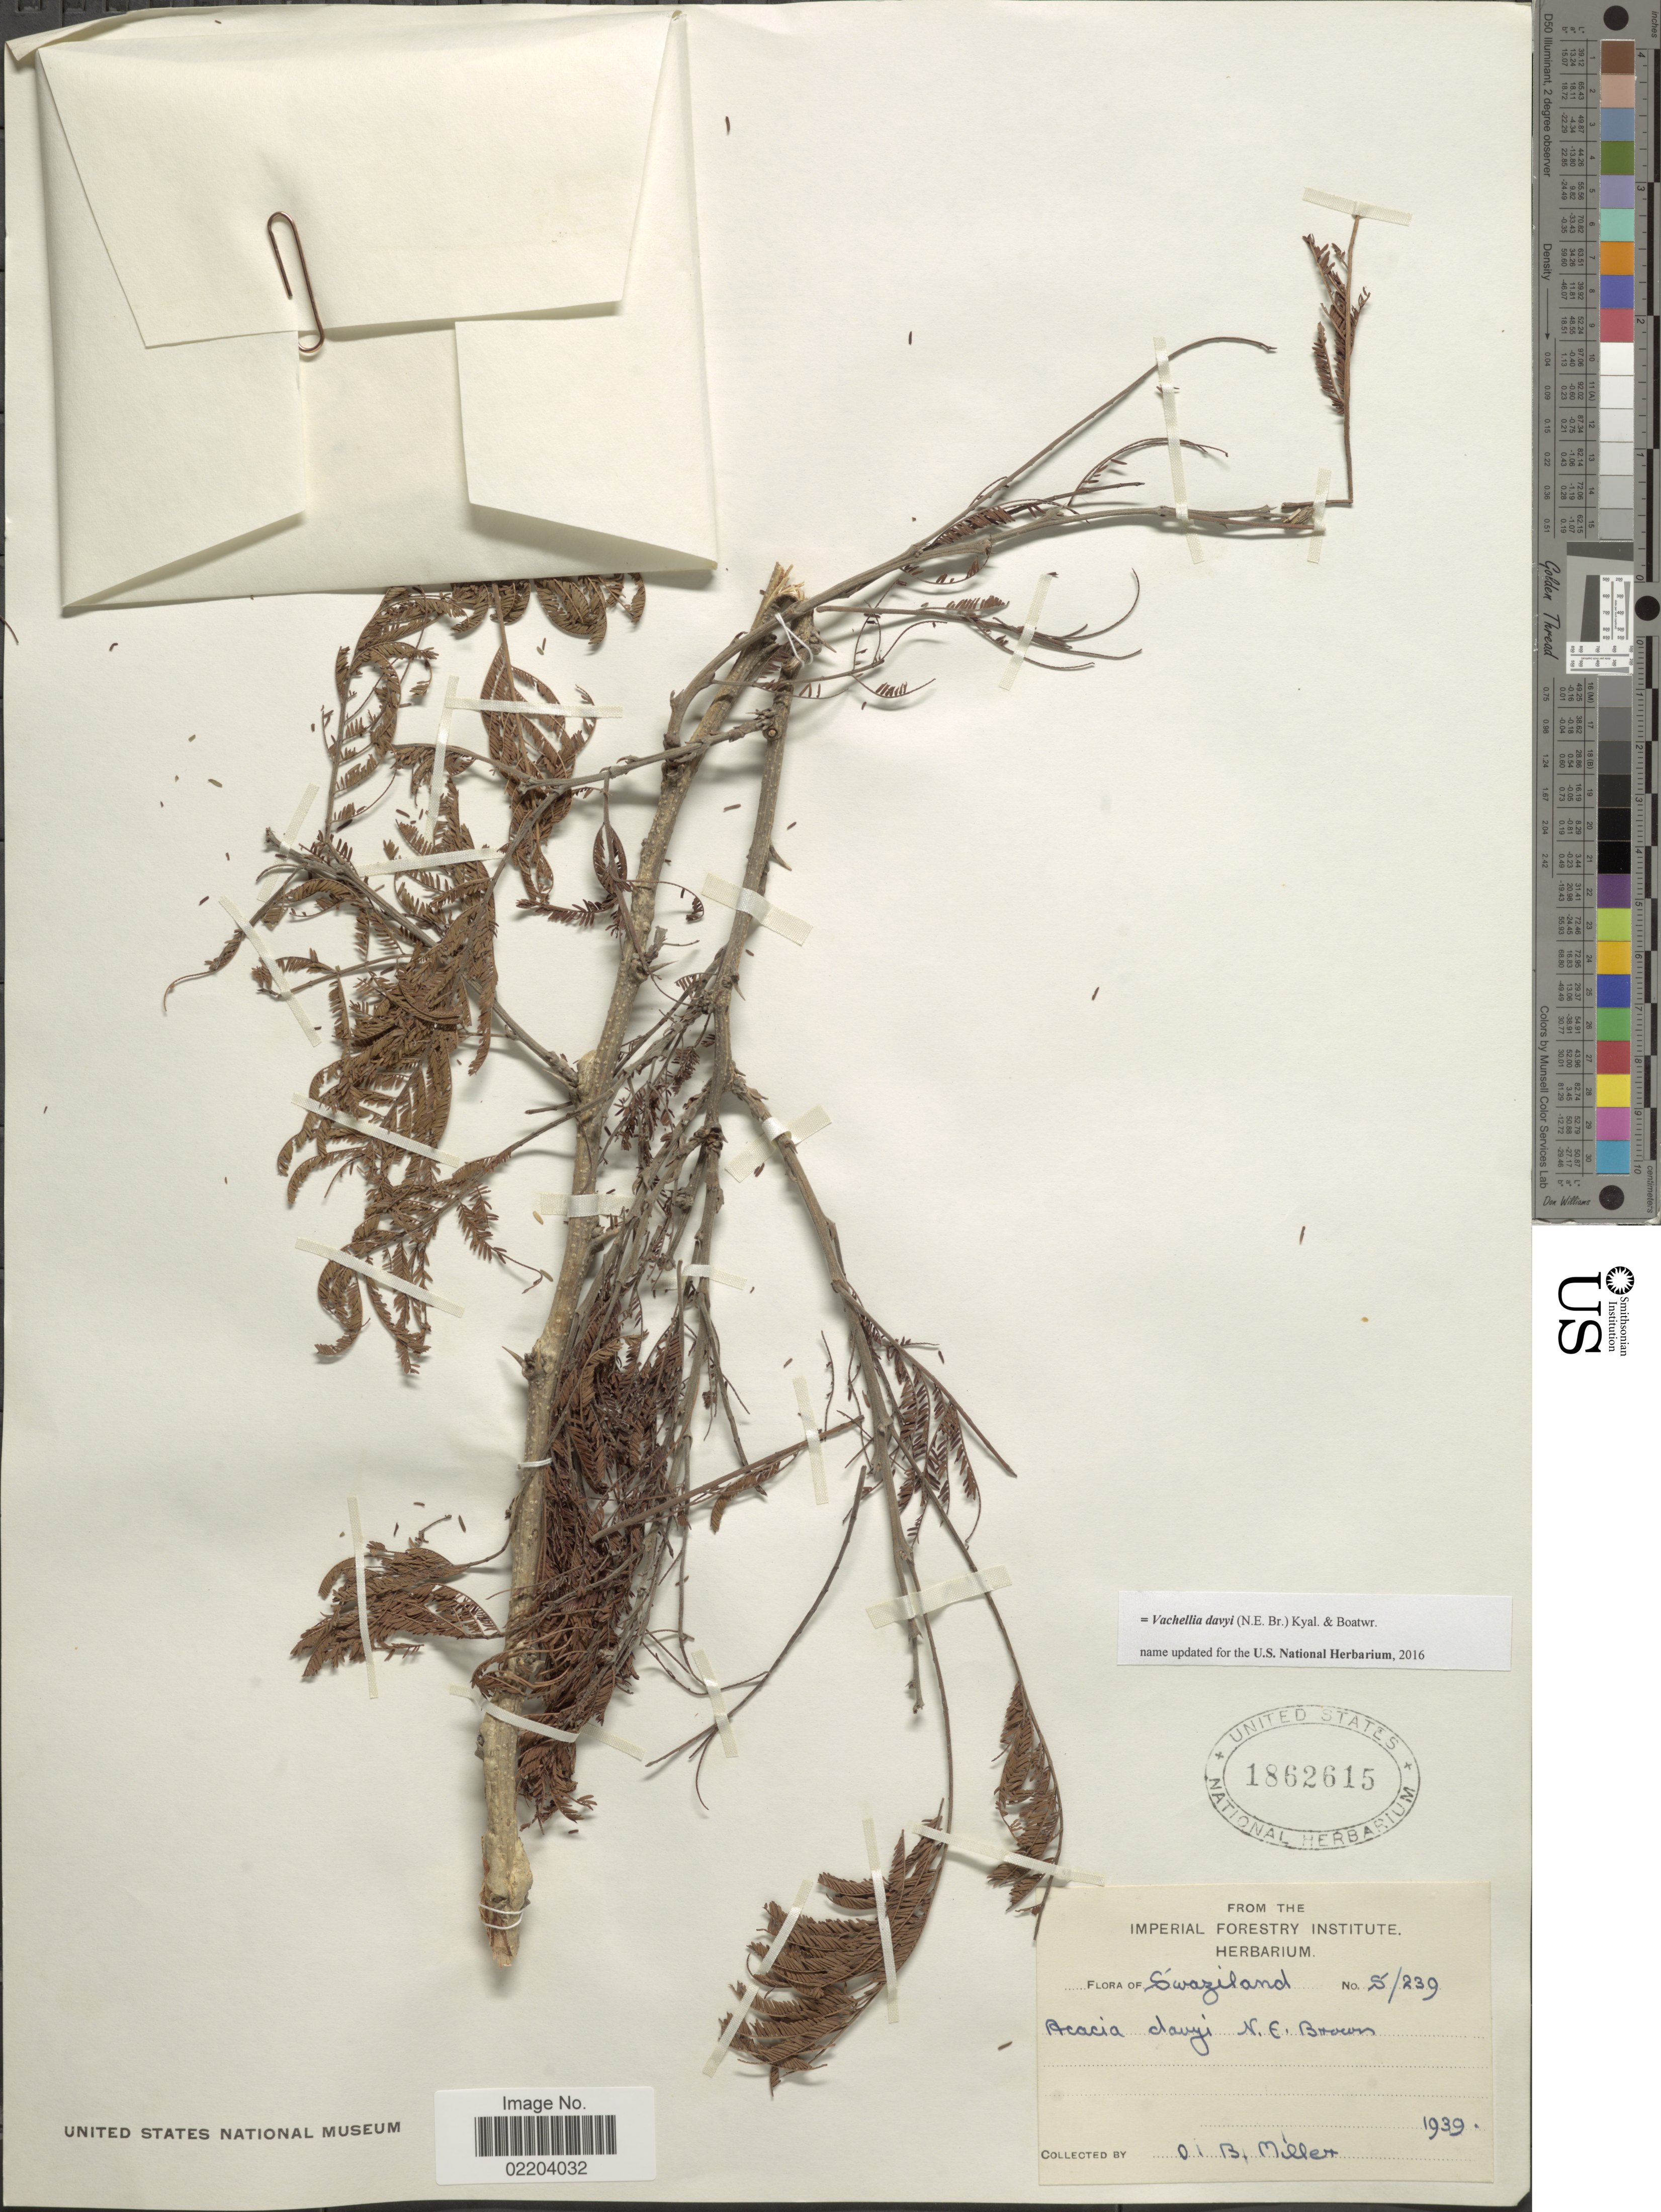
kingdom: Plantae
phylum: Tracheophyta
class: Magnoliopsida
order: Fabales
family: Fabaceae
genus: Vachellia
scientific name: Vachellia davyi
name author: (N.E. Br.) Kyal. & Boatwr.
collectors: O. B. Miller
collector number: S/239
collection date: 1939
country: Eswatini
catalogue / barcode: US 1862615